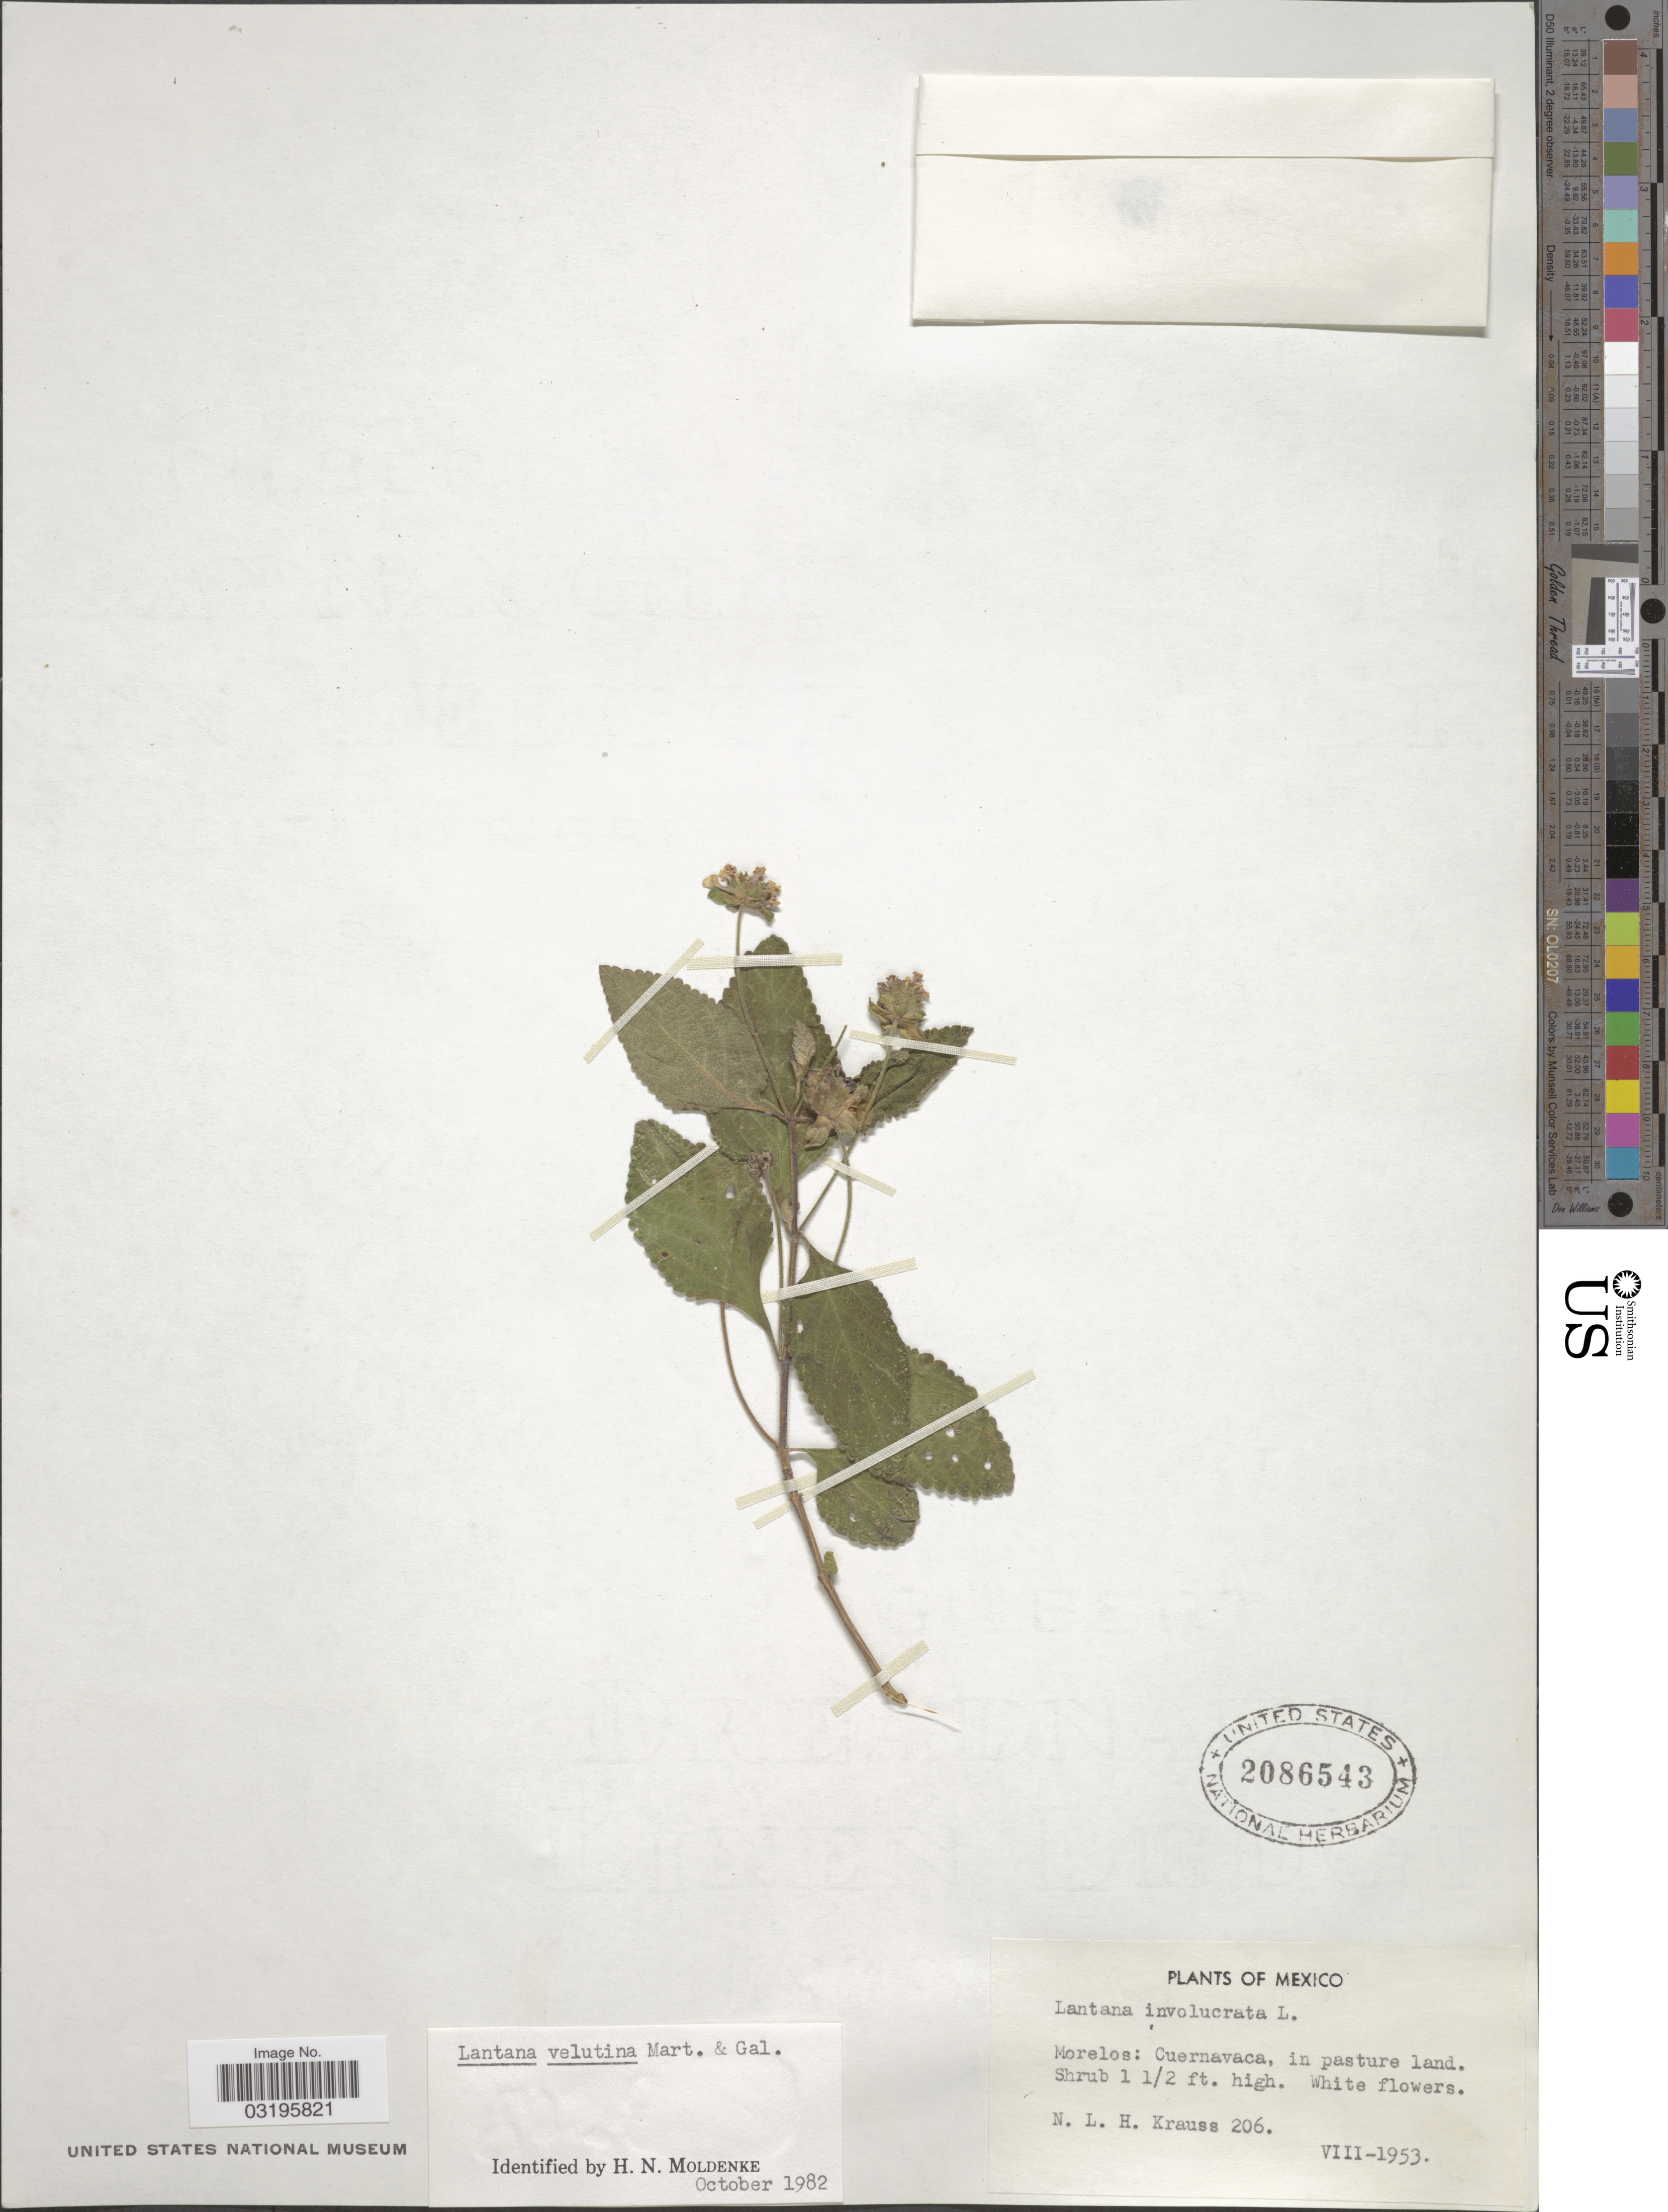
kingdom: Plantae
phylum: Tracheophyta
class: Magnoliopsida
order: Lamiales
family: Verbenaceae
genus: Lantana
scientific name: Lantana velutina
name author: M. Martens & Galeotti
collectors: N. Krauss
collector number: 206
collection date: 1953-08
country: Mexico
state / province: Morelos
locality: Cuernavaca.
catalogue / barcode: US 2086543